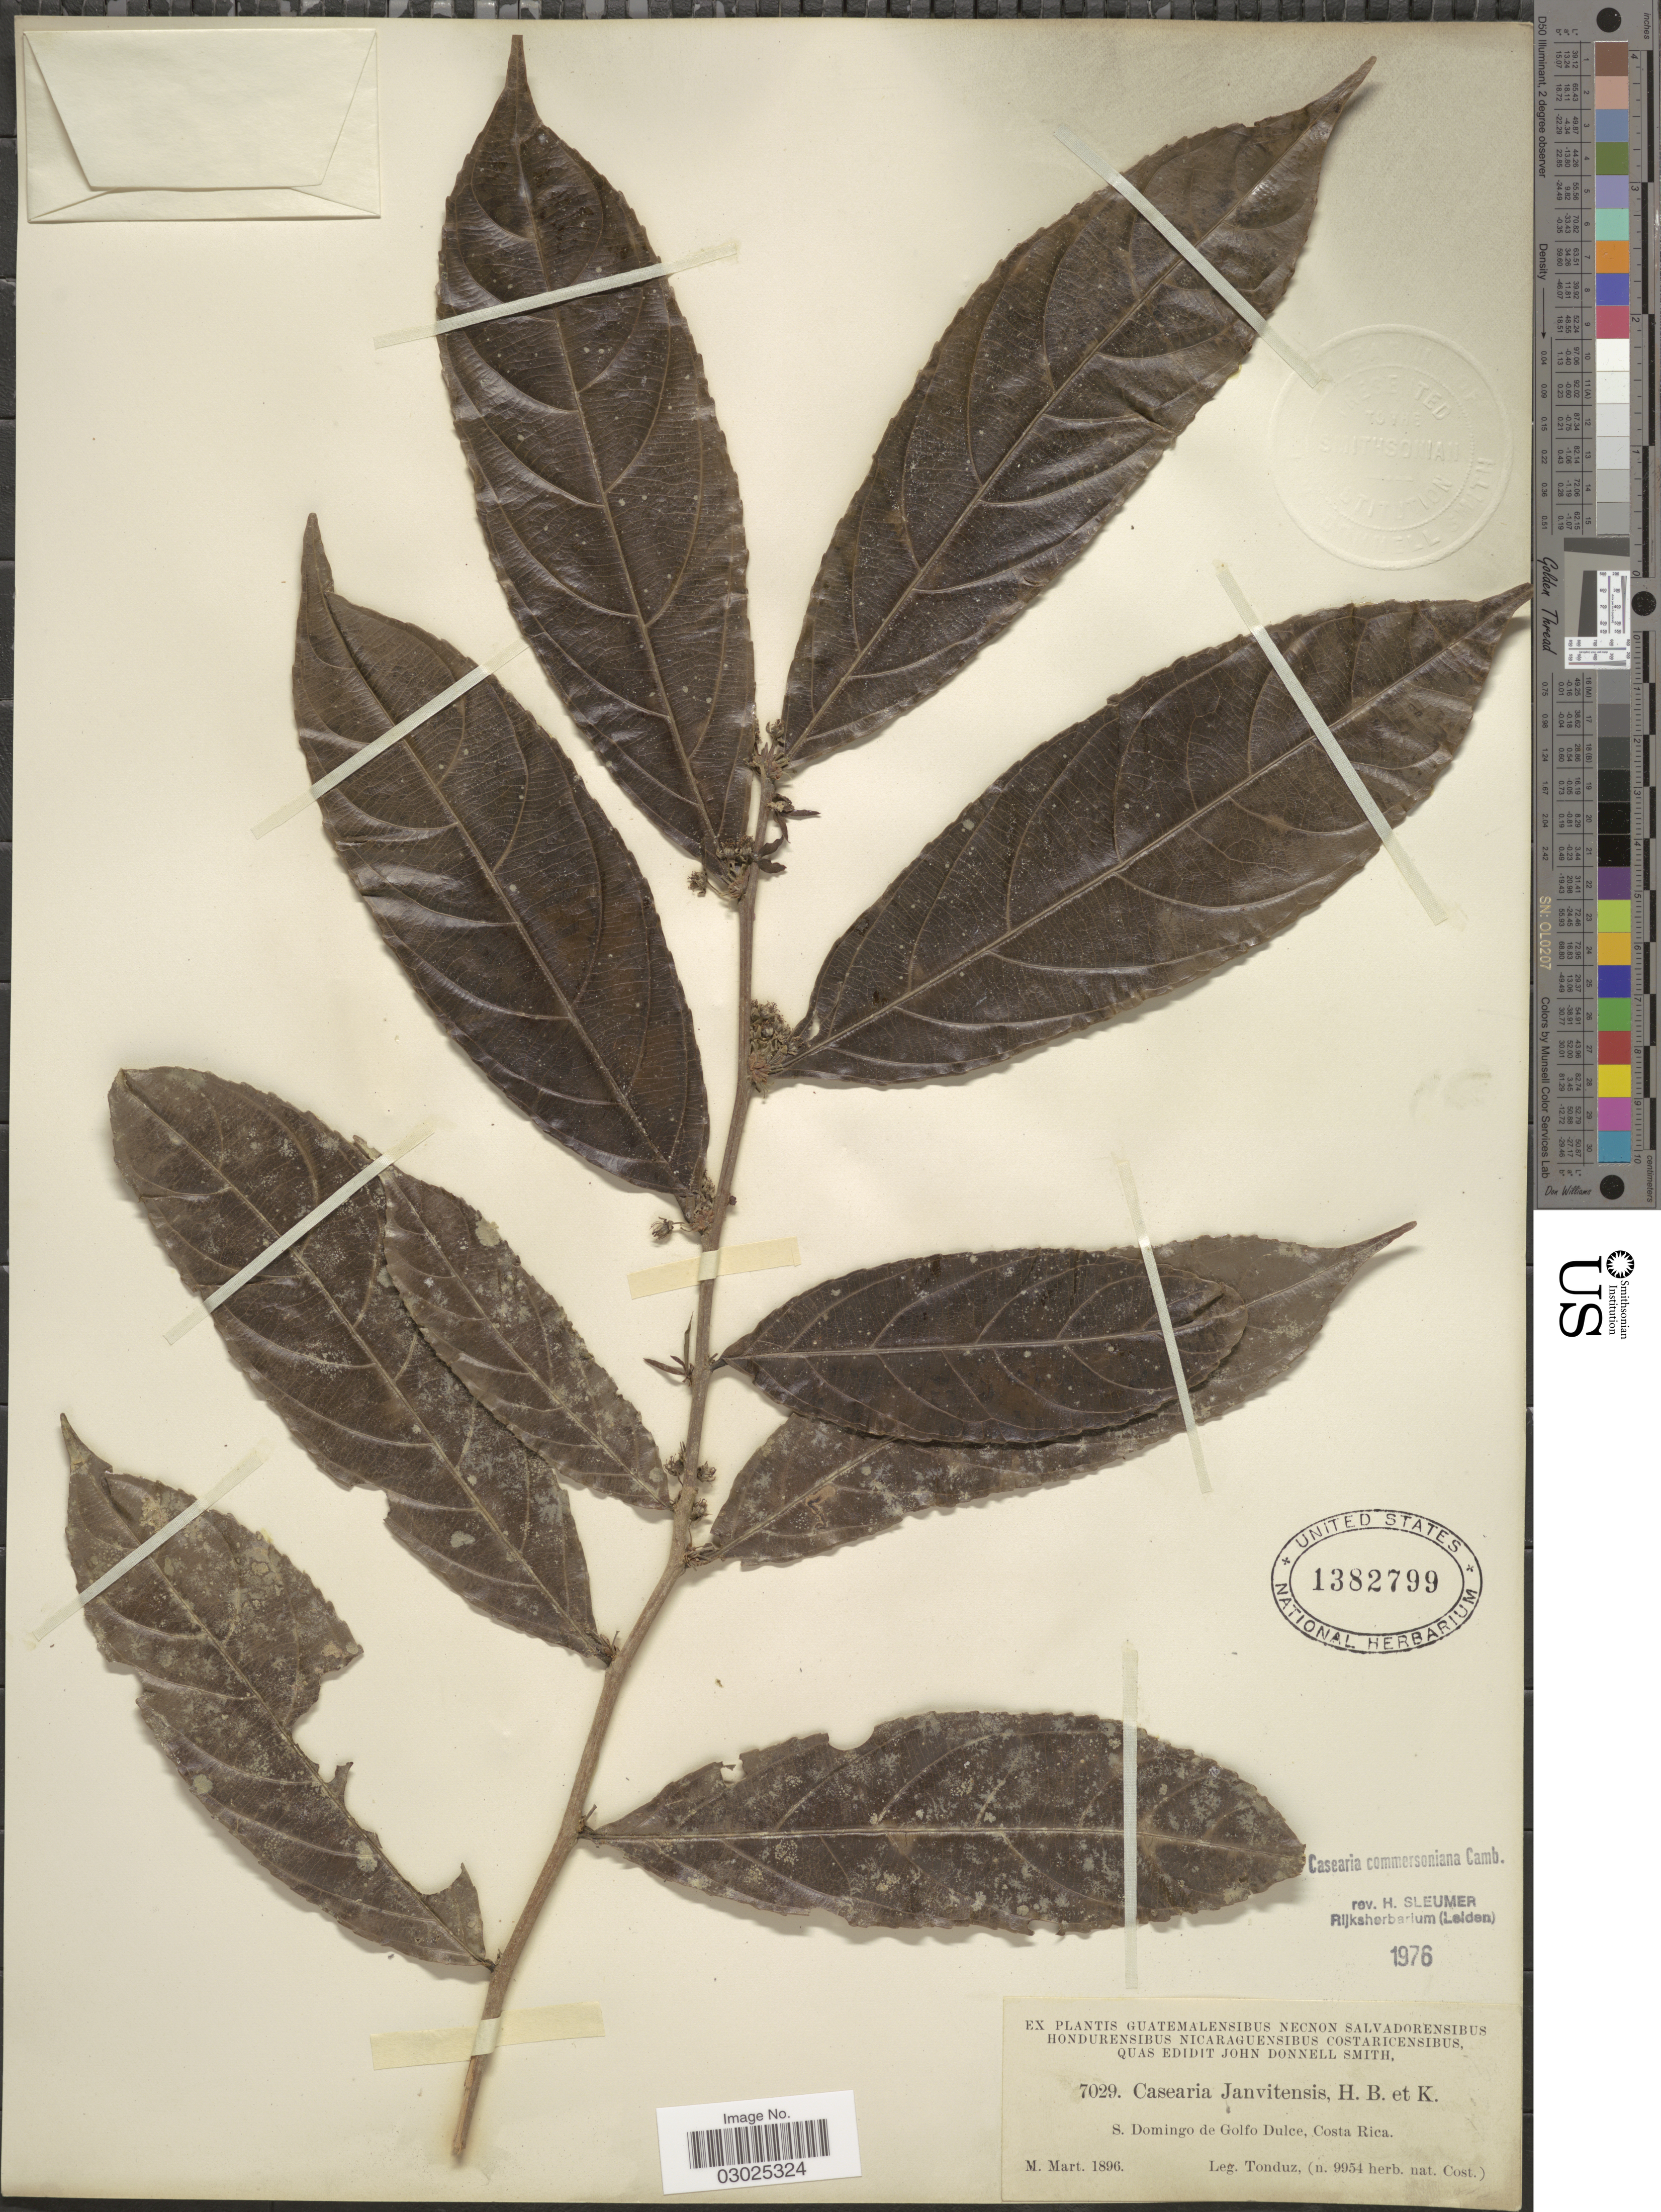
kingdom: Plantae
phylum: Tracheophyta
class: Magnoliopsida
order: Malpighiales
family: Salicaceae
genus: Piparea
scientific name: Piparea dentata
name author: Aubl.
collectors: Tonduz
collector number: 7029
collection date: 1896-03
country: Costa Rica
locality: S. Domingo de Golfo Dulce.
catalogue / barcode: US 1382799